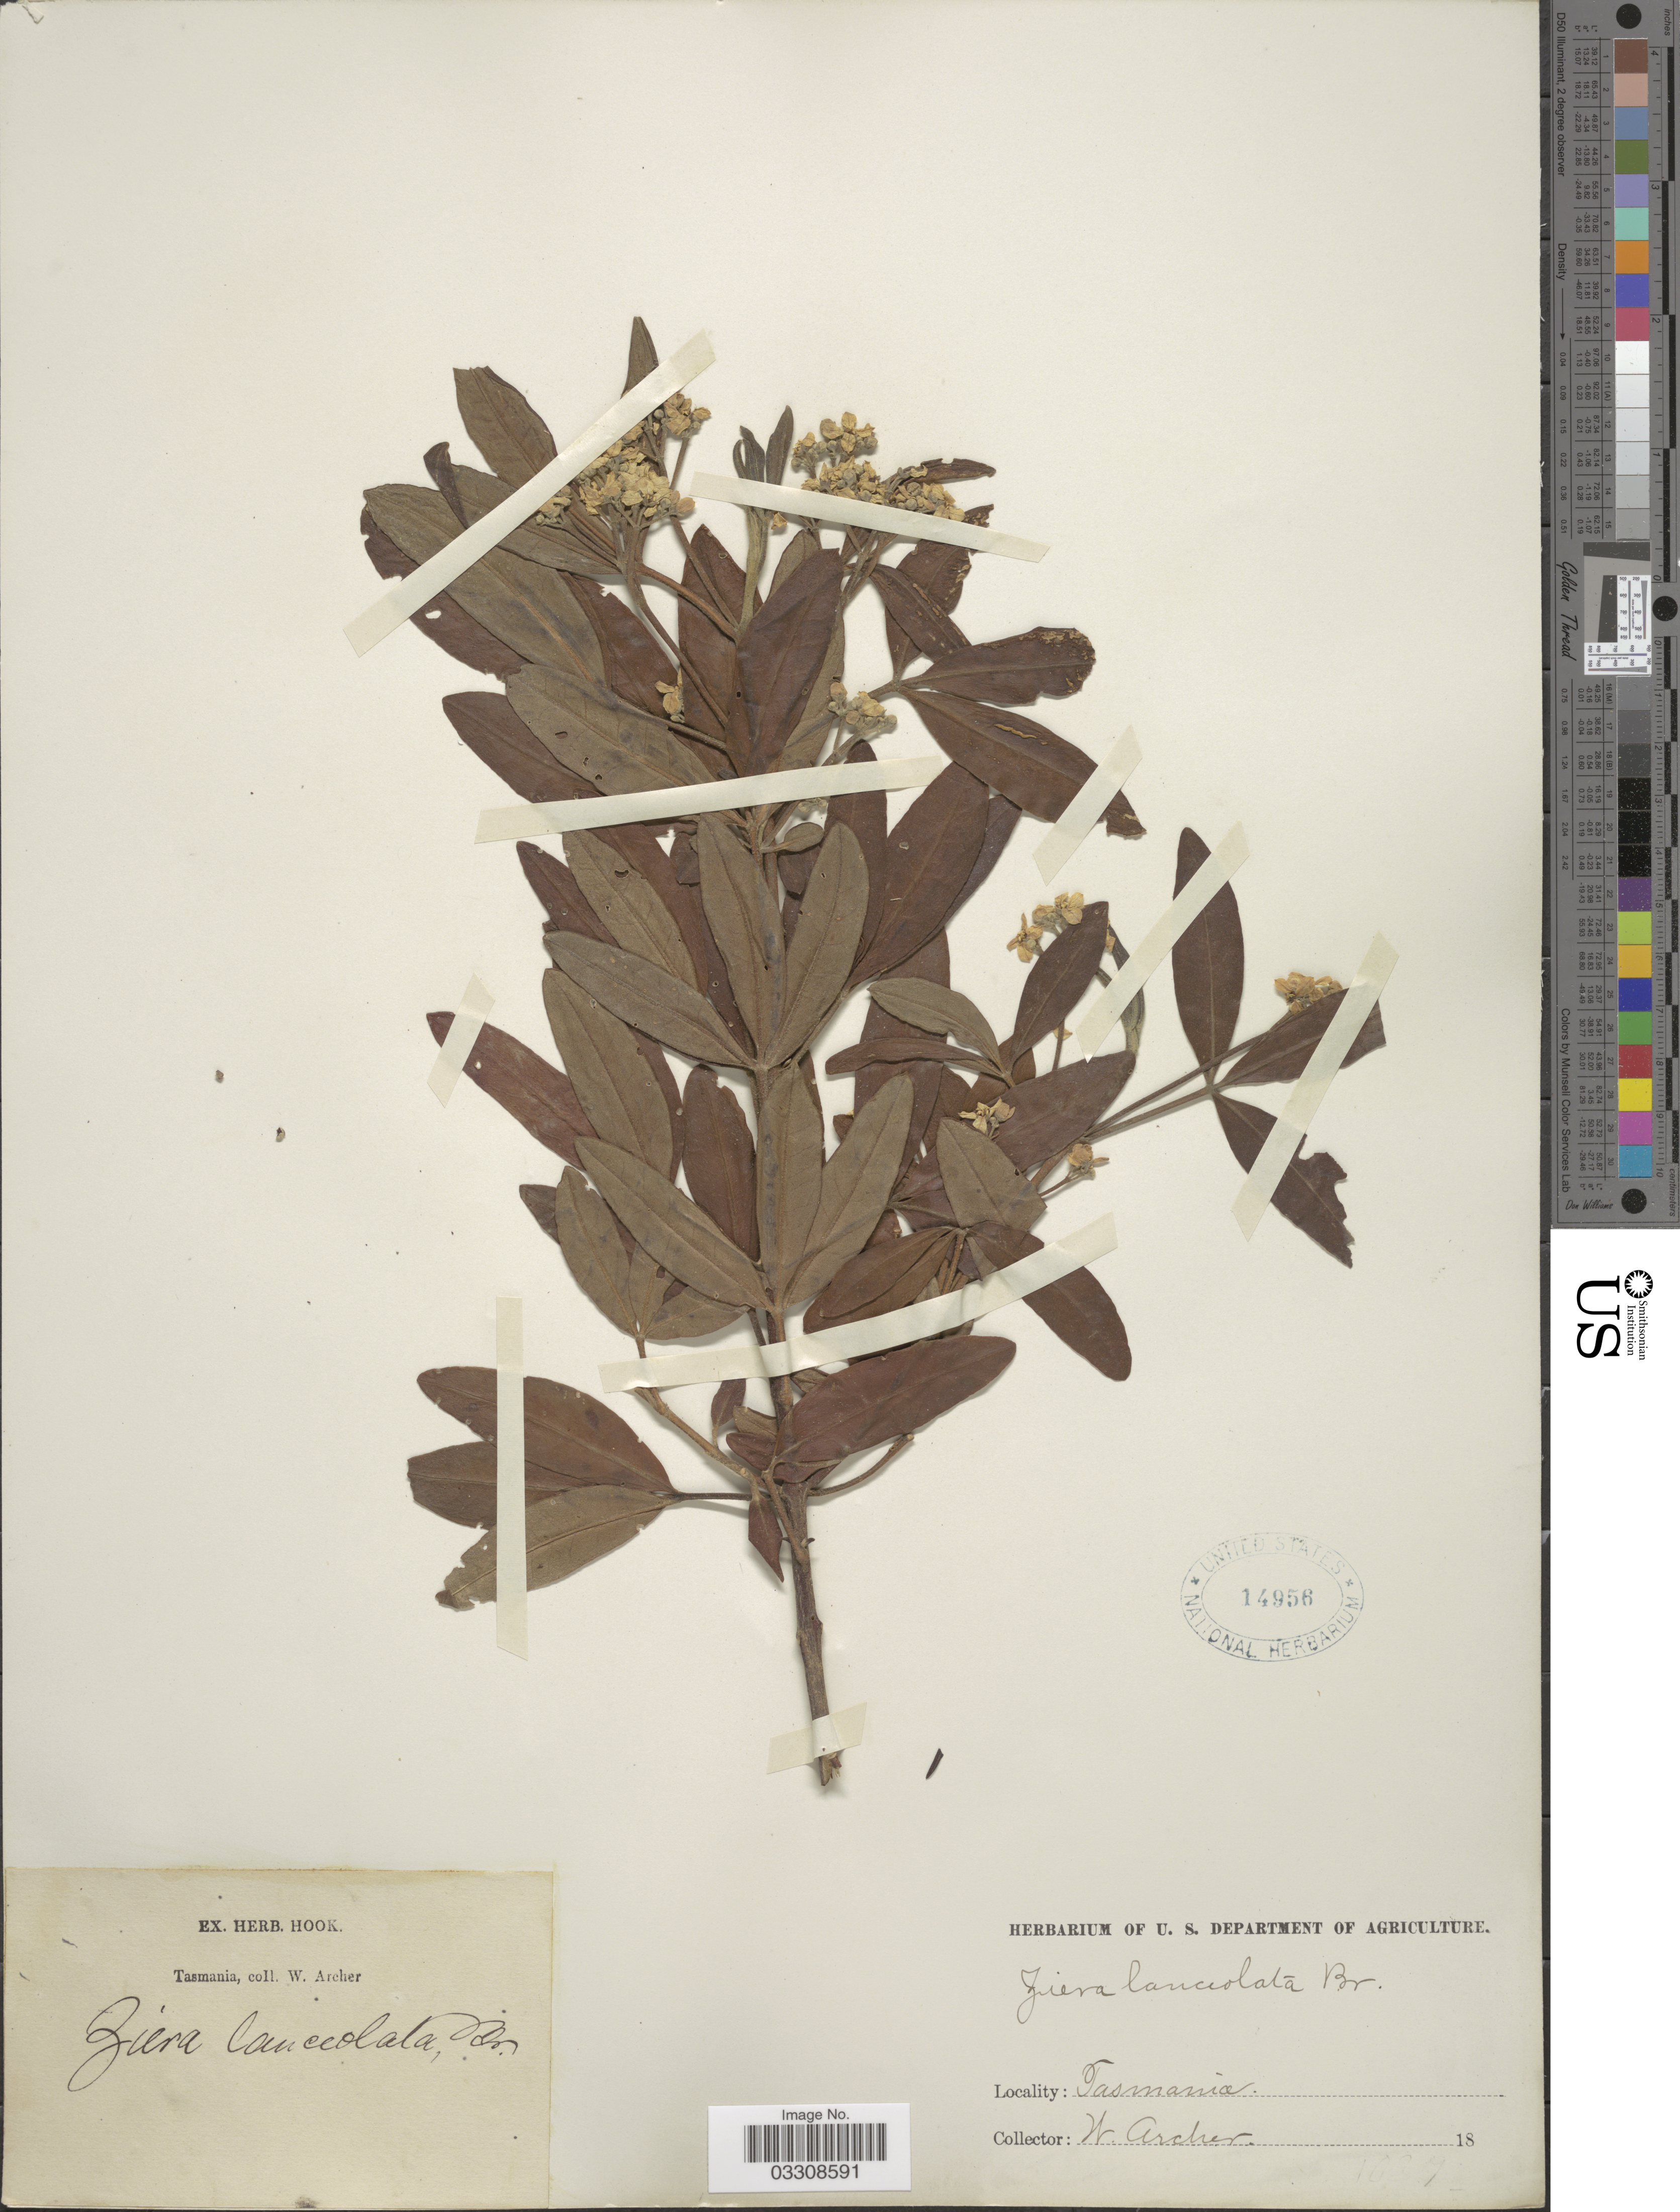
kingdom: Plantae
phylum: Tracheophyta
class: Magnoliopsida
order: Sapindales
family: Rutaceae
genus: Zieria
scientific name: Zieria smithii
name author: Jacks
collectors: W. Archer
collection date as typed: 18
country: Australia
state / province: Tasmania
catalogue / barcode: US 14956